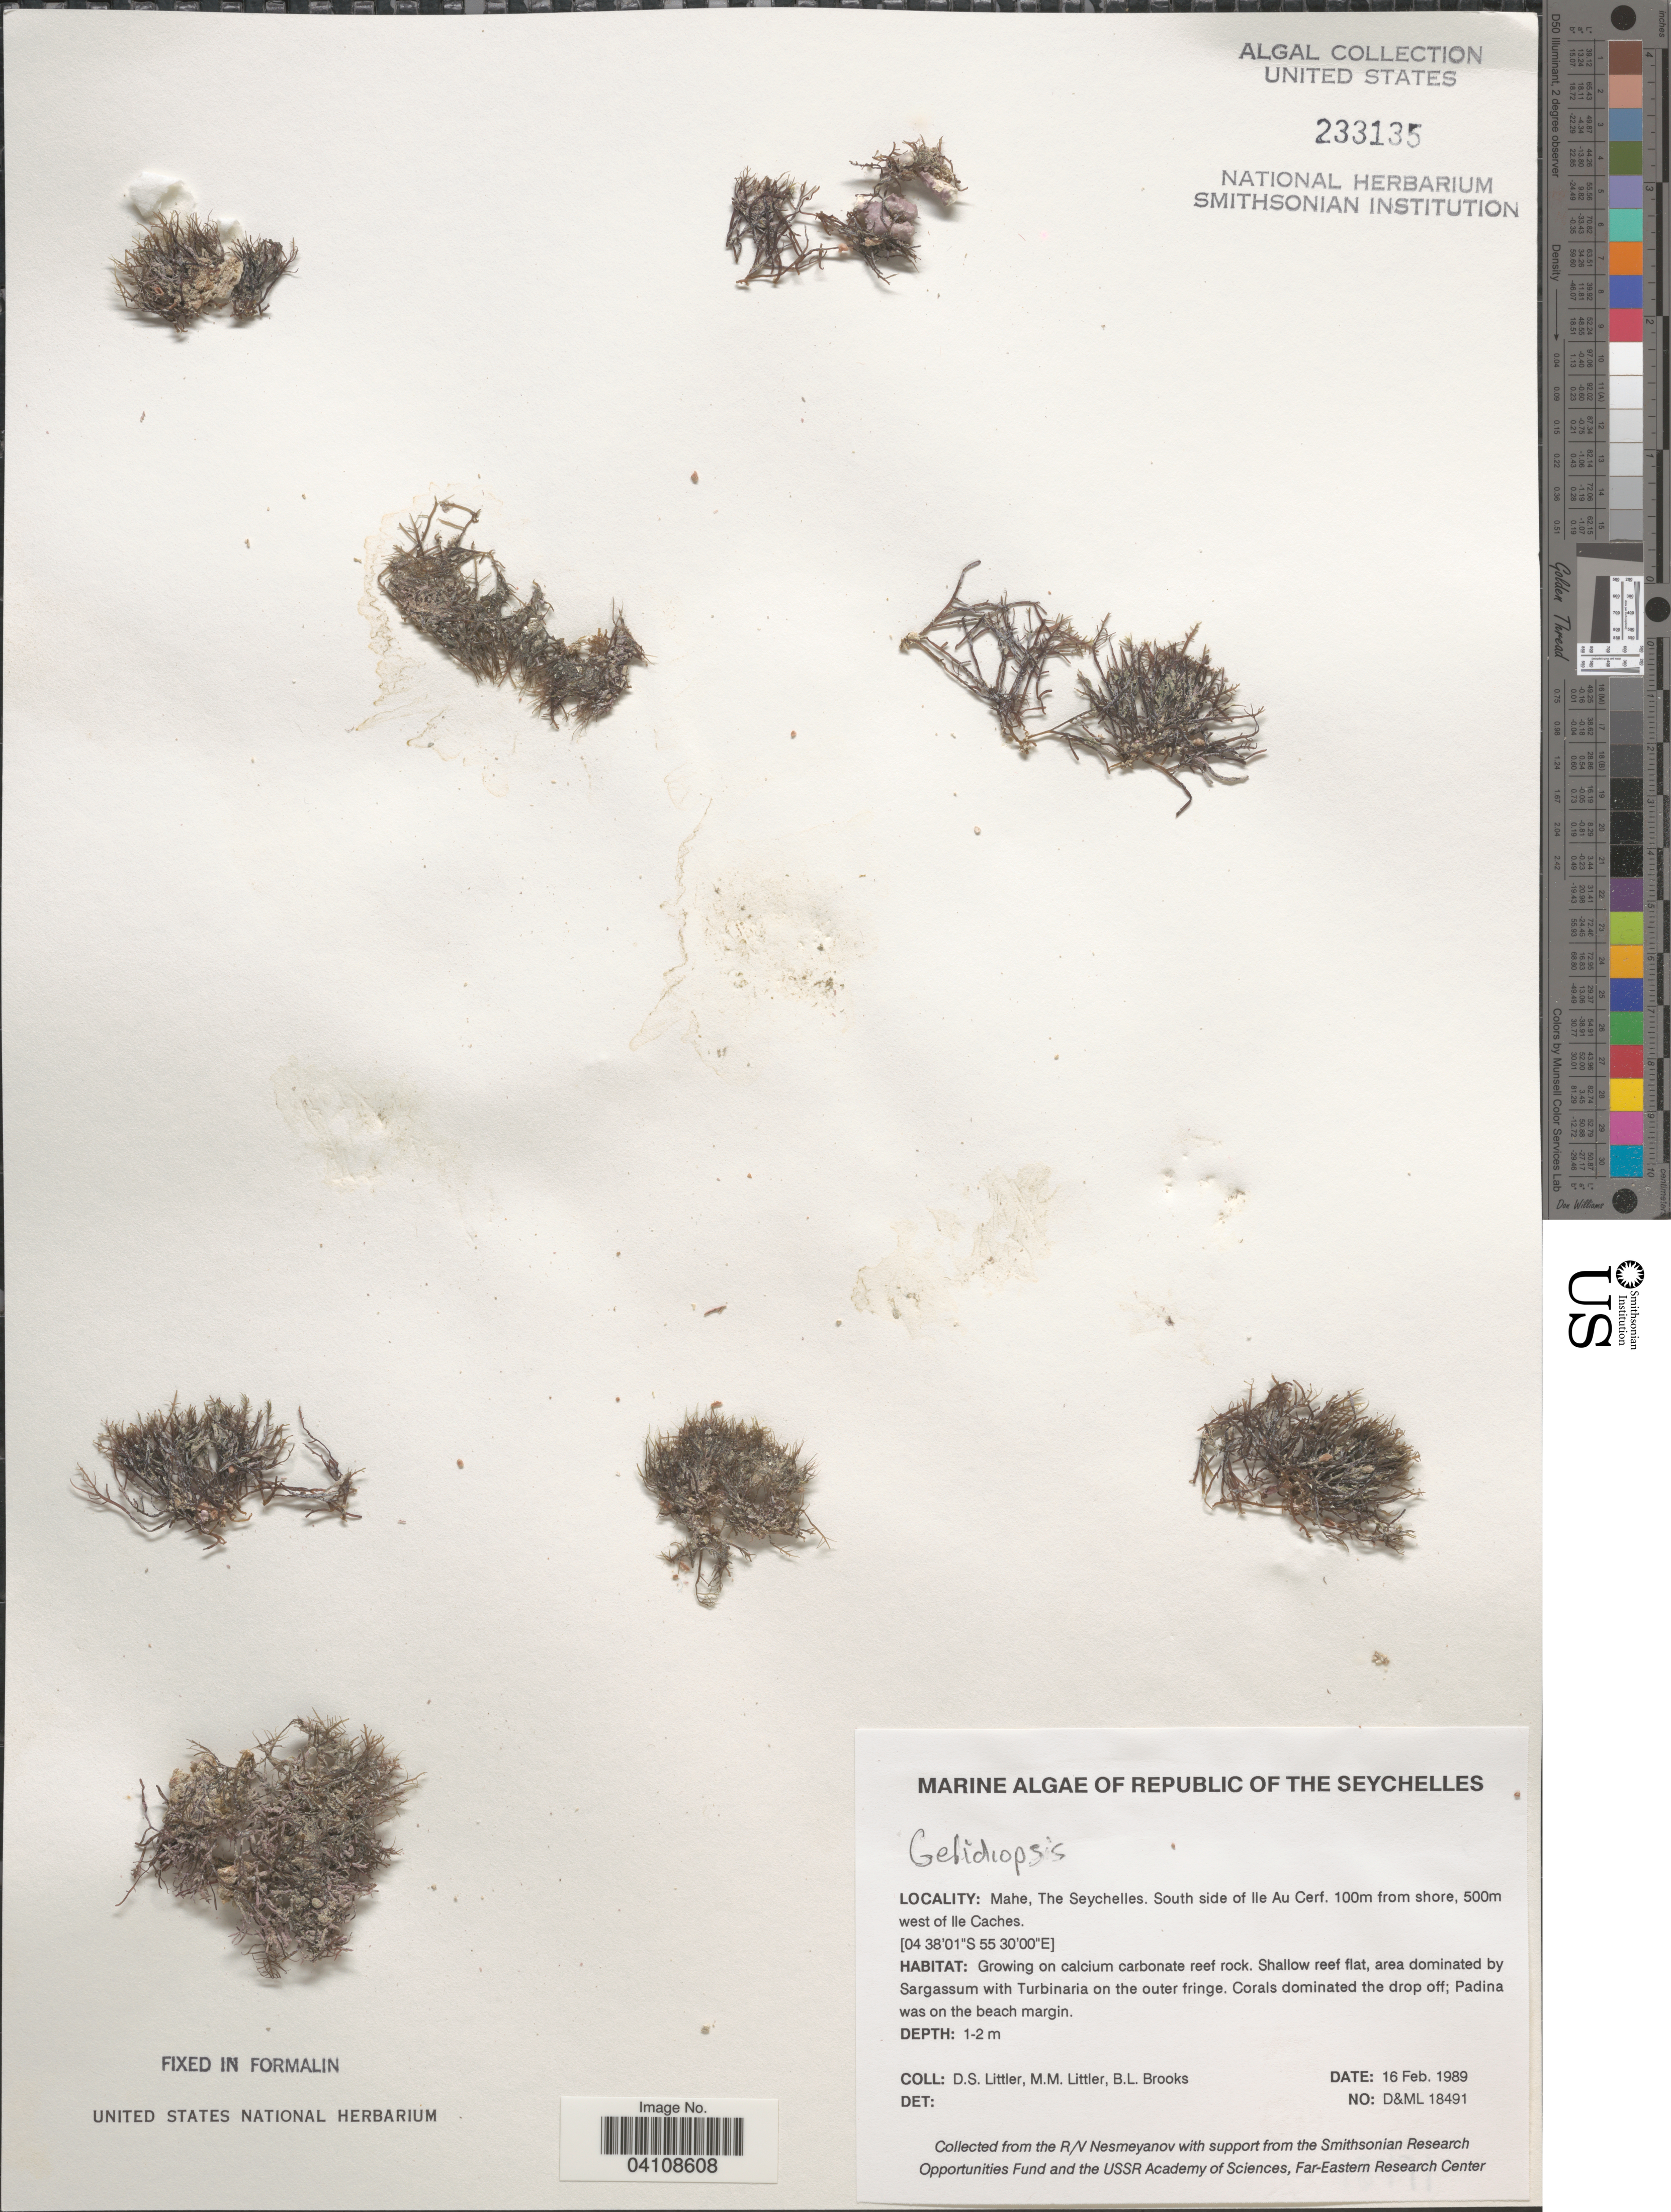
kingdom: Plantae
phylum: Rhodophyta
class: Florideophyceae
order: Rhodymeniales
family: Lomentariaceae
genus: Ceratodictyon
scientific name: Ceratodictyon sp.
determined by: Algae name updating Project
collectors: D. S. Littler & B. Brooks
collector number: D&ML18491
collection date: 1989-02-16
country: Seychelles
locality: Republic of The Seychelles. Mahe. South side of Ile Au Cerf. 100m from shore, 500m west of Ile Caches.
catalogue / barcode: US 233135